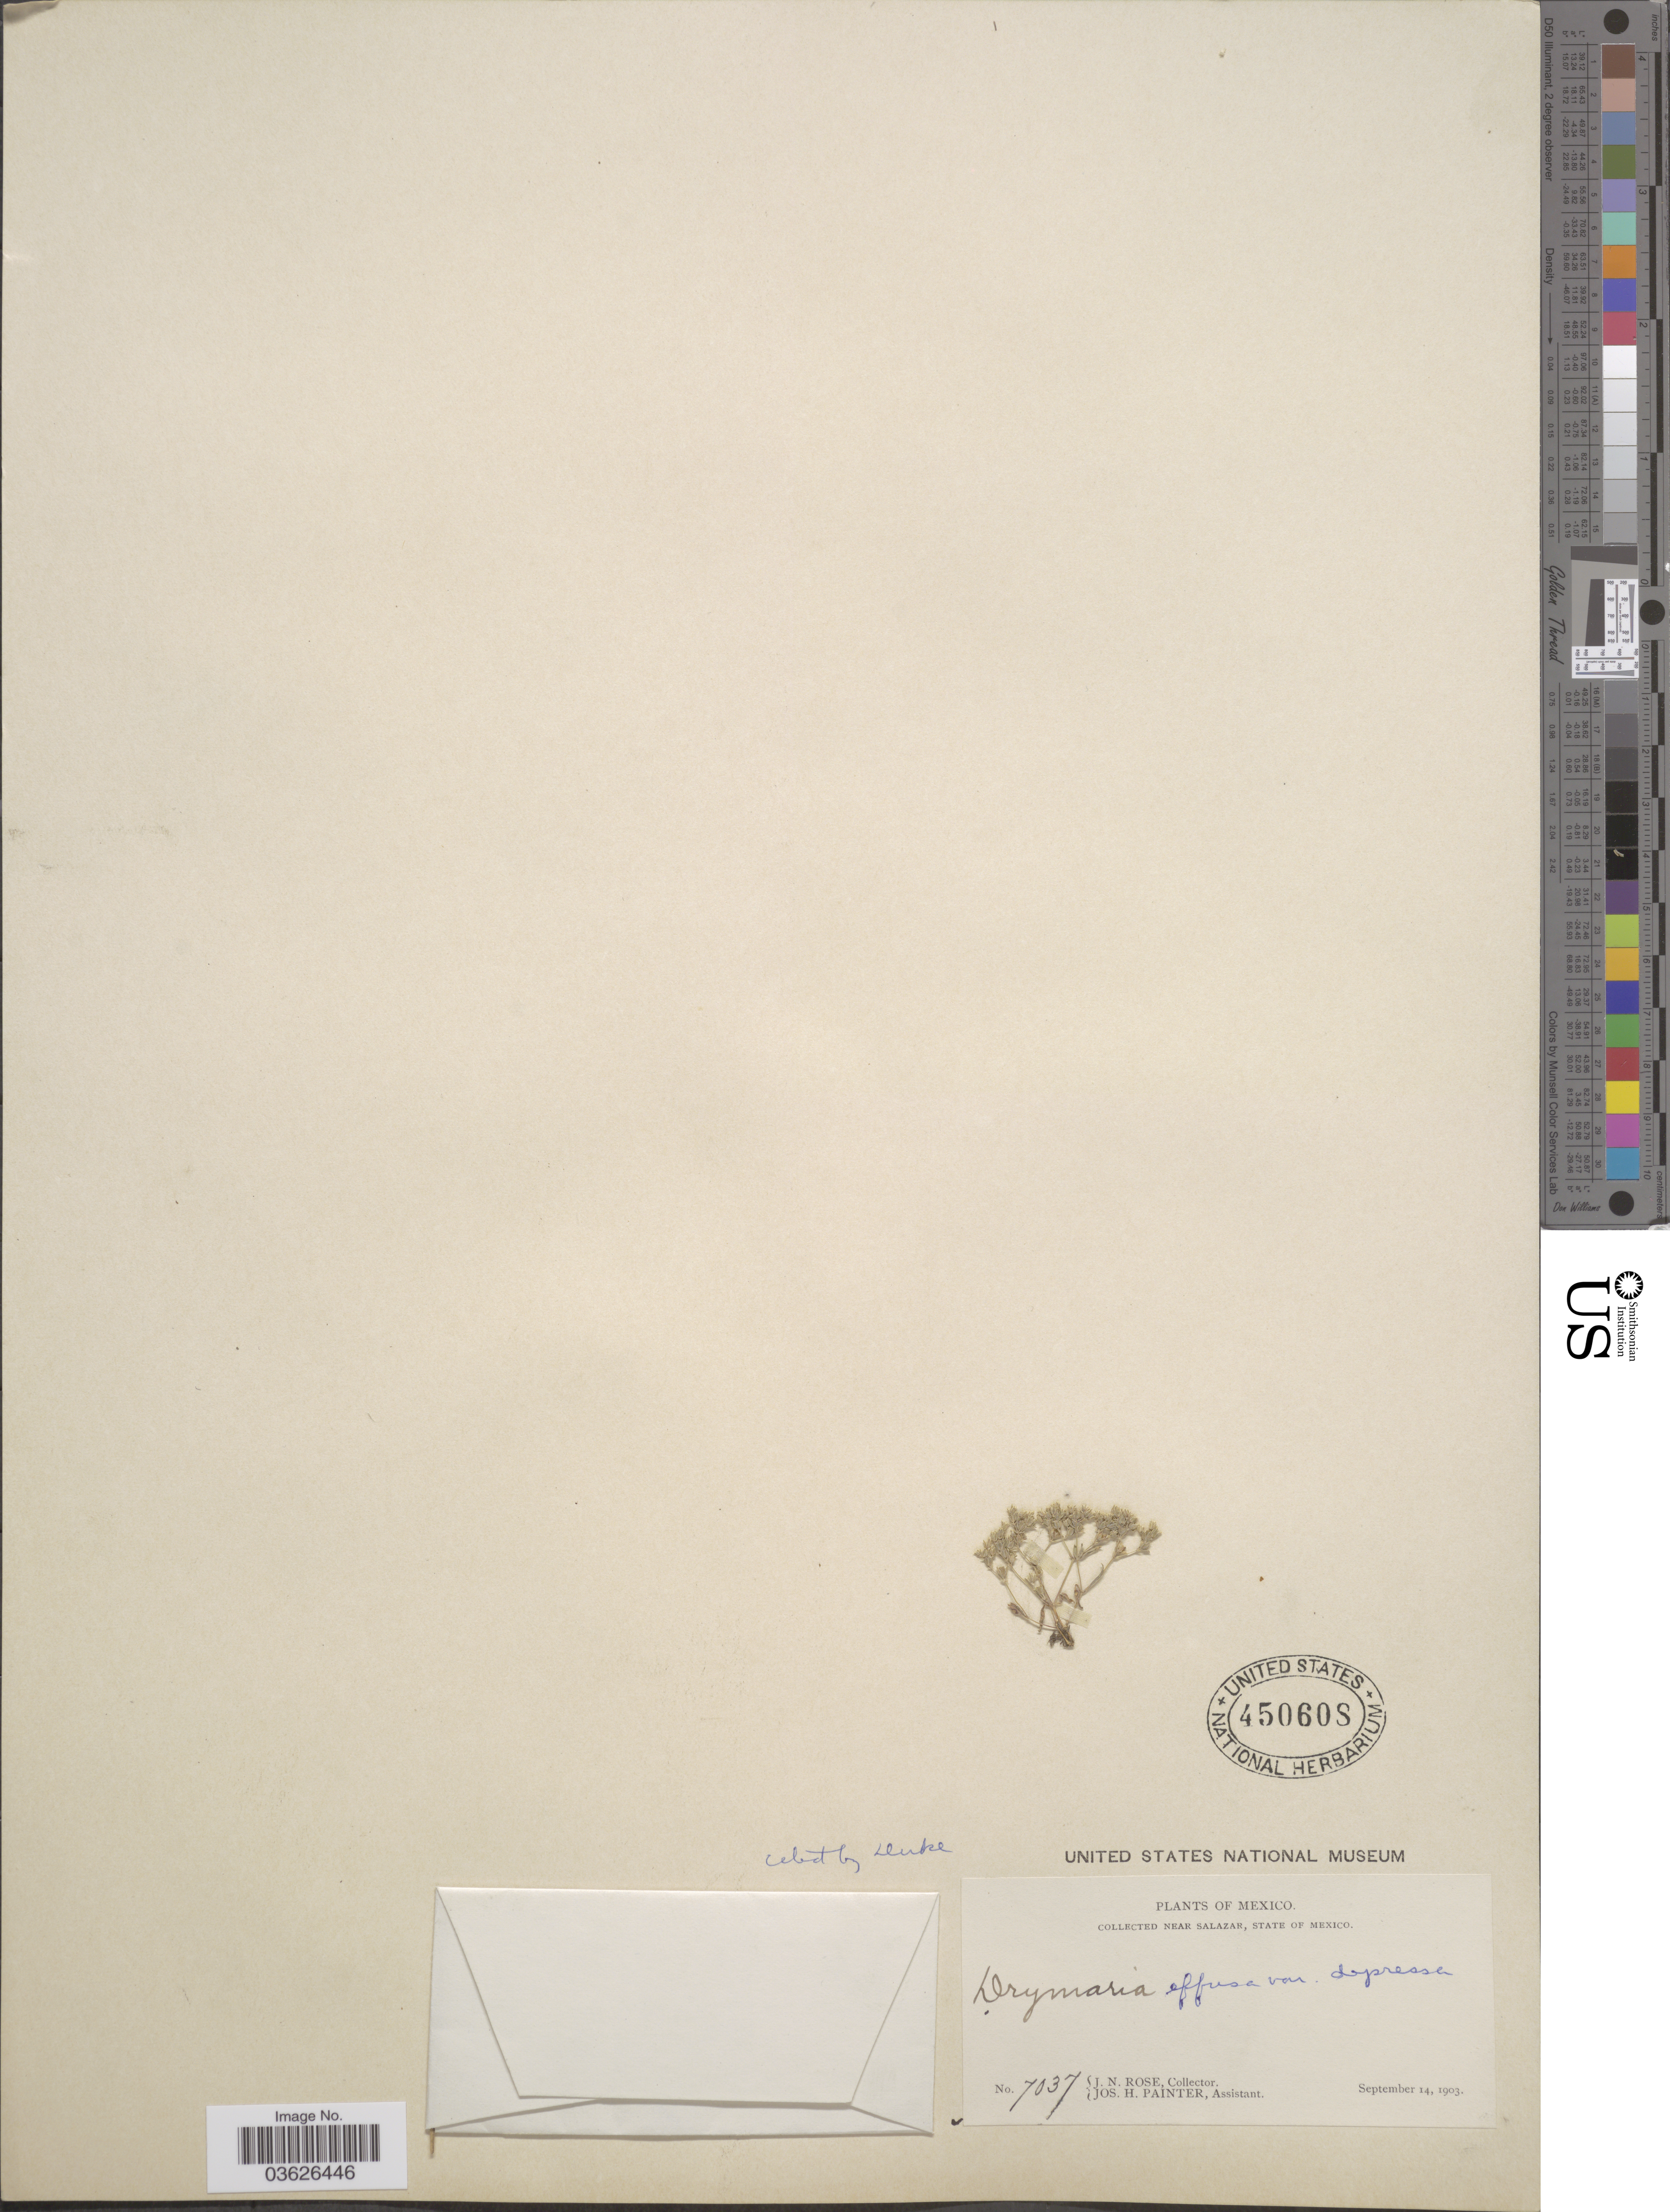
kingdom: Plantae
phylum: Tracheophyta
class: Magnoliopsida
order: Caryophyllales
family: Caryophyllaceae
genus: Drymaria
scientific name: Drymaria effusa var. depressa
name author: (Greene) J.A. Duke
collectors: J. N. Rose & J. H. Painter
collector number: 7037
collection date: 1903-09-14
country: Mexico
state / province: México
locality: Near Salazar.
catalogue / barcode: US 450608